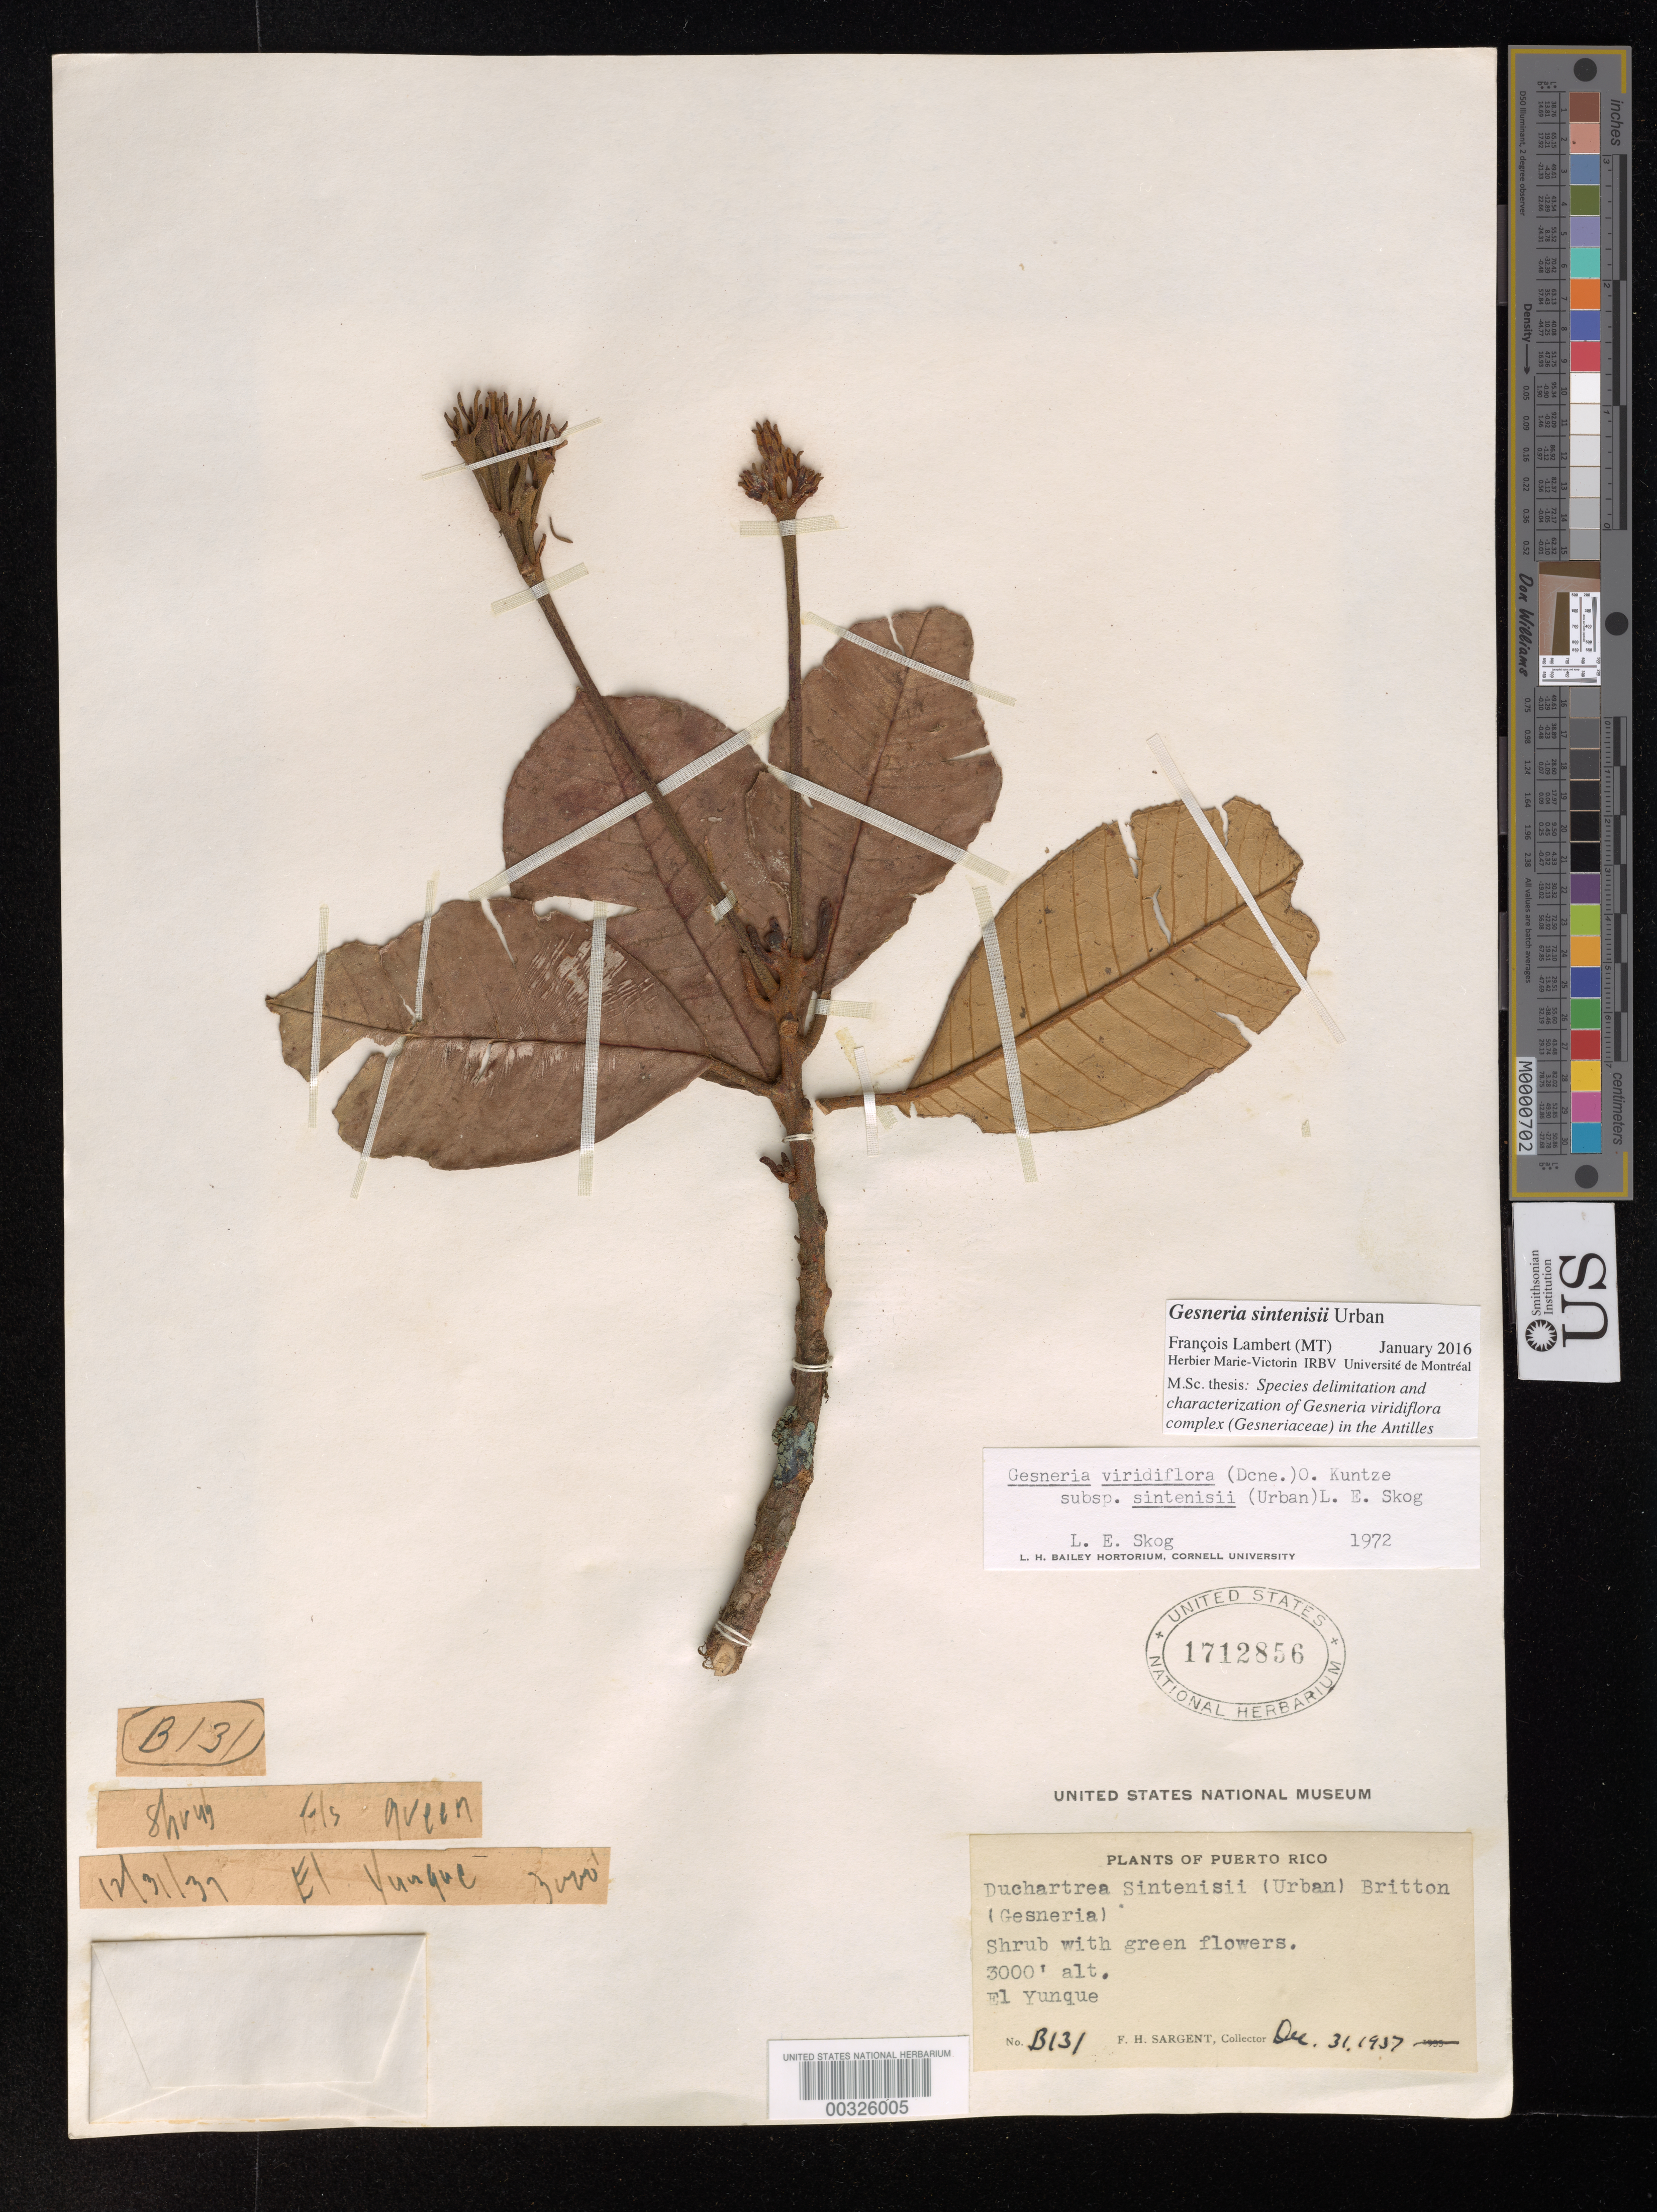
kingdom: Plantae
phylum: Tracheophyta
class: Magnoliopsida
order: Lamiales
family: Gesneriaceae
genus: Gesneria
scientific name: Gesneria sintenisii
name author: Urb.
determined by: Lambert, Francois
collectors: F. H. Sargent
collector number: B 131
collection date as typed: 31 Dec 1937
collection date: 1937-12-31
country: Puerto Rico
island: Puerto Rico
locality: El Yunque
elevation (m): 914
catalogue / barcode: US 1712856